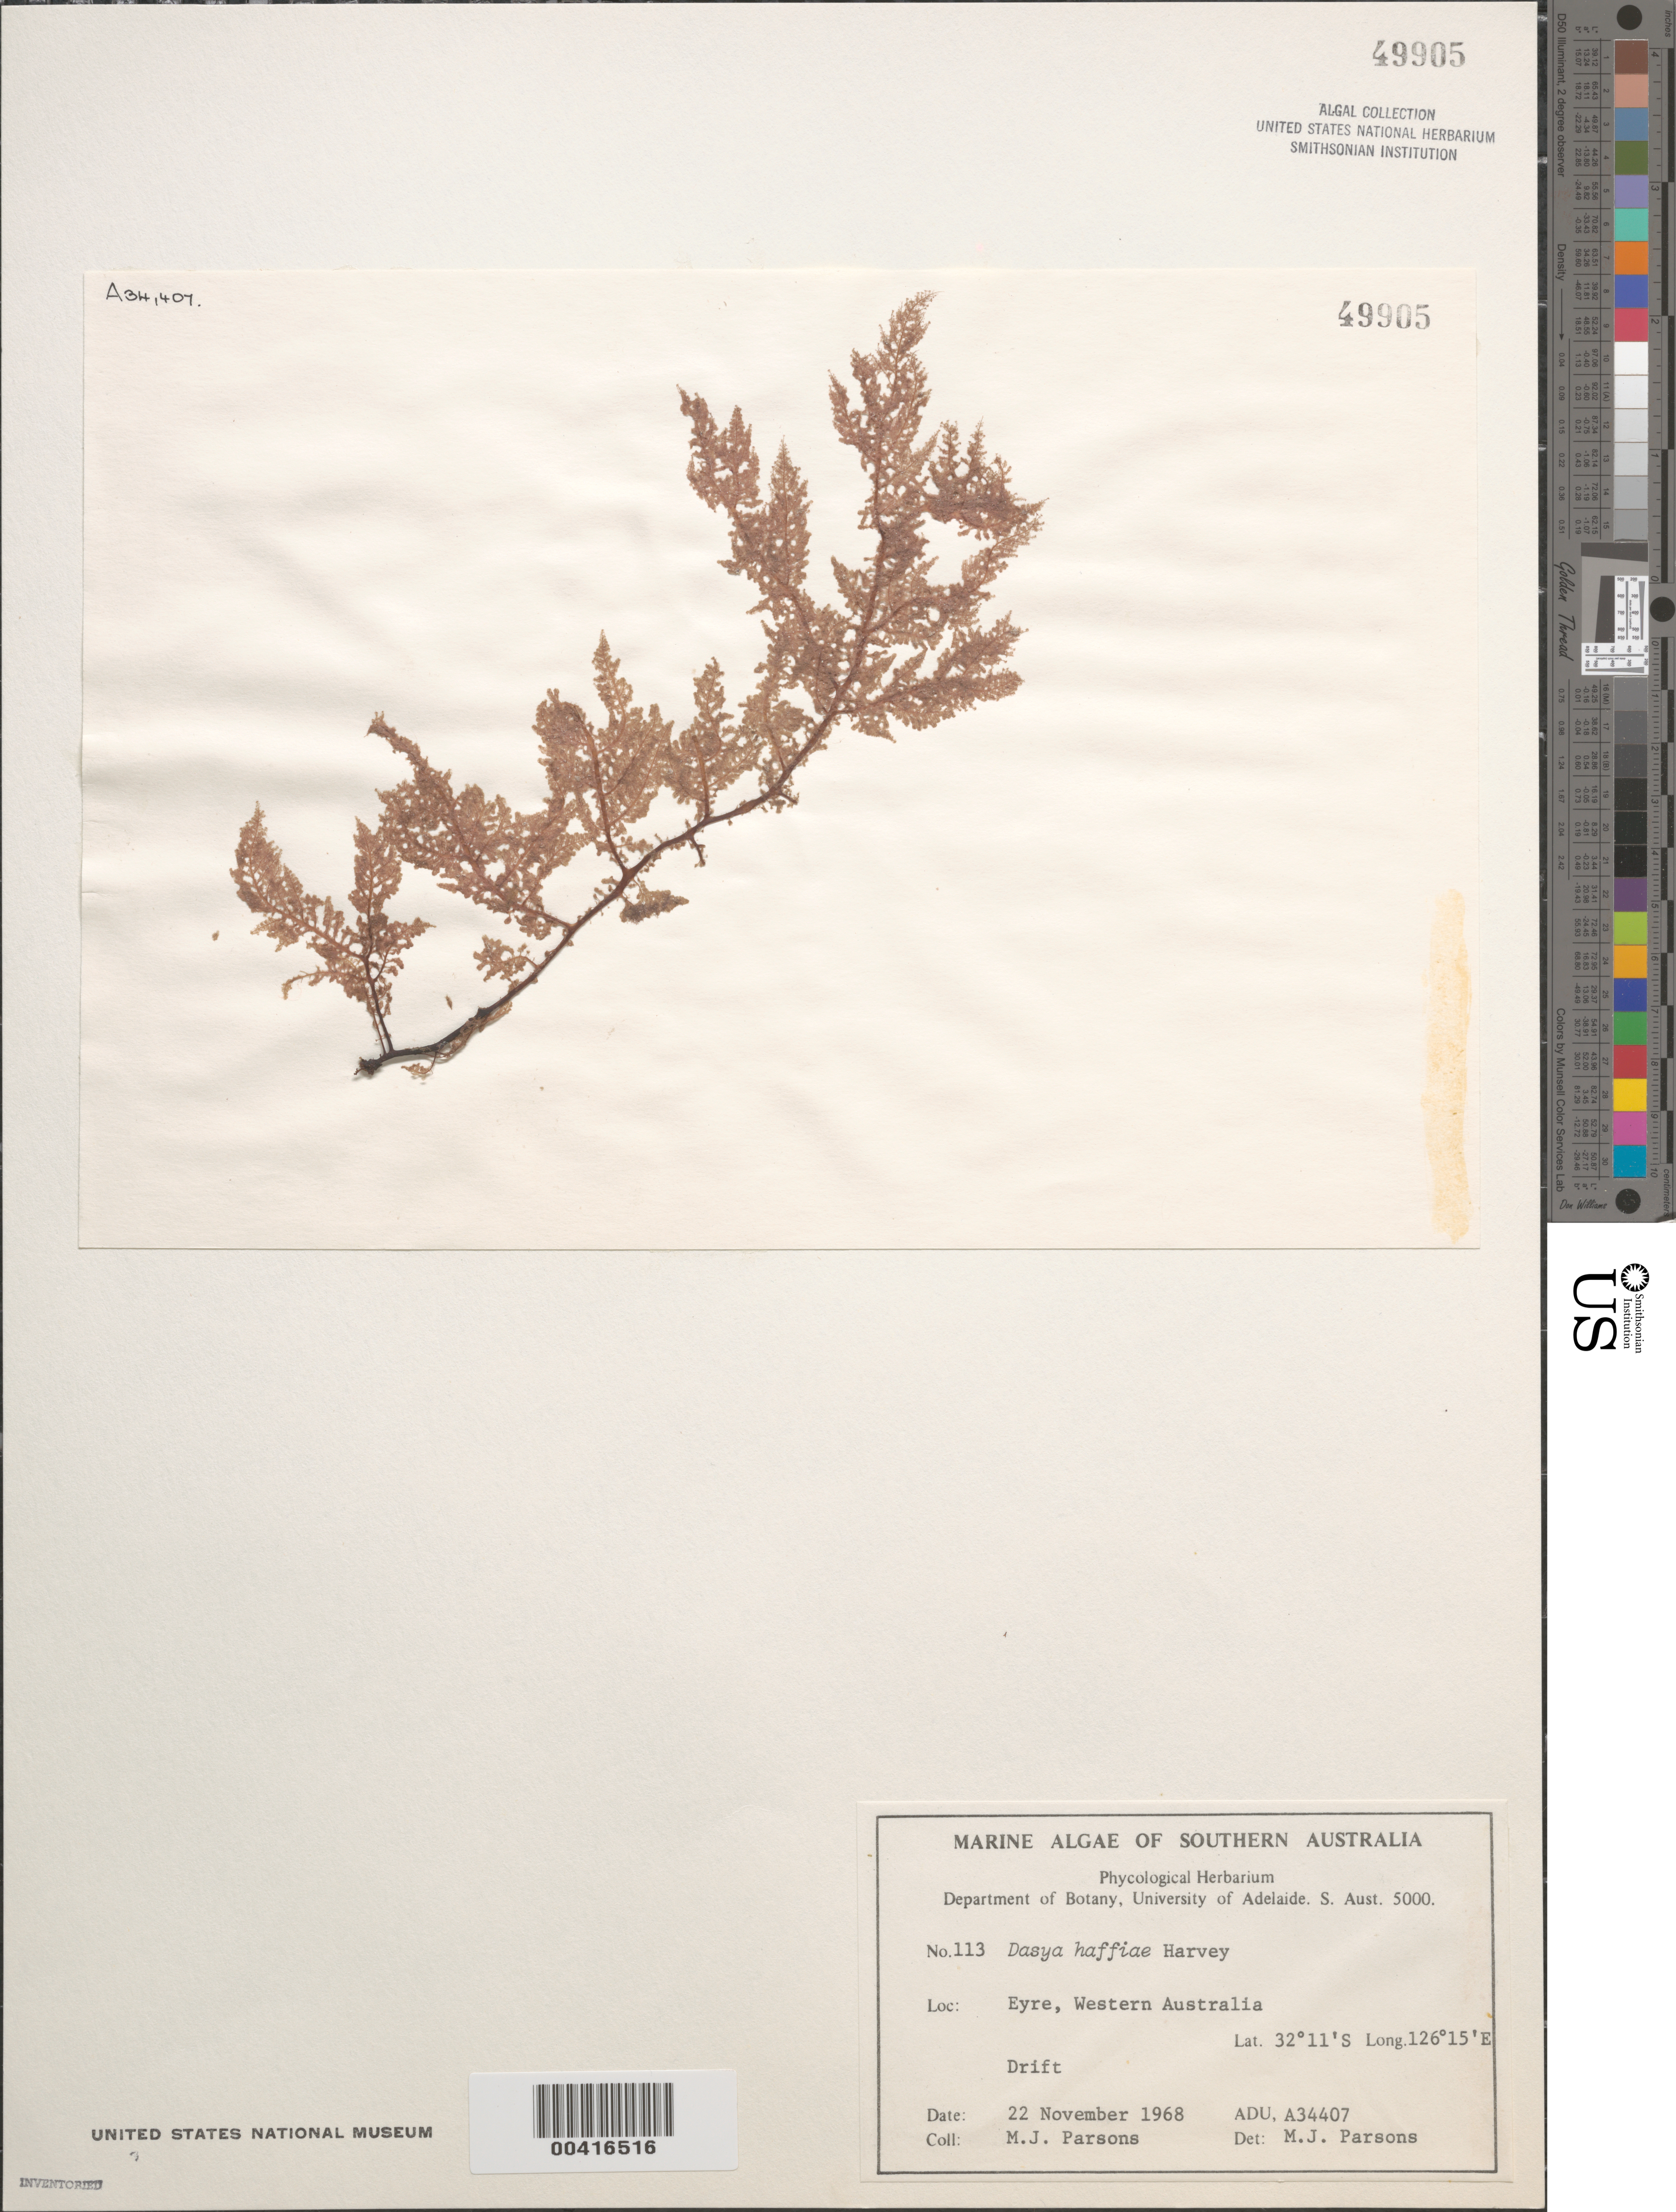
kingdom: Plantae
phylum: Rhodophyta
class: Florideophyceae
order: Ceramiales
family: Dasyaceae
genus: Dasya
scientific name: Dasya haffiae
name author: Harv.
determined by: Parsons, M. J.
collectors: M. Parsons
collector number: ADU A34407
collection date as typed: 22 Nov 1968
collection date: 1968-11-22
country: Australia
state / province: Western Australia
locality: Eyre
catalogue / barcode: US 49905